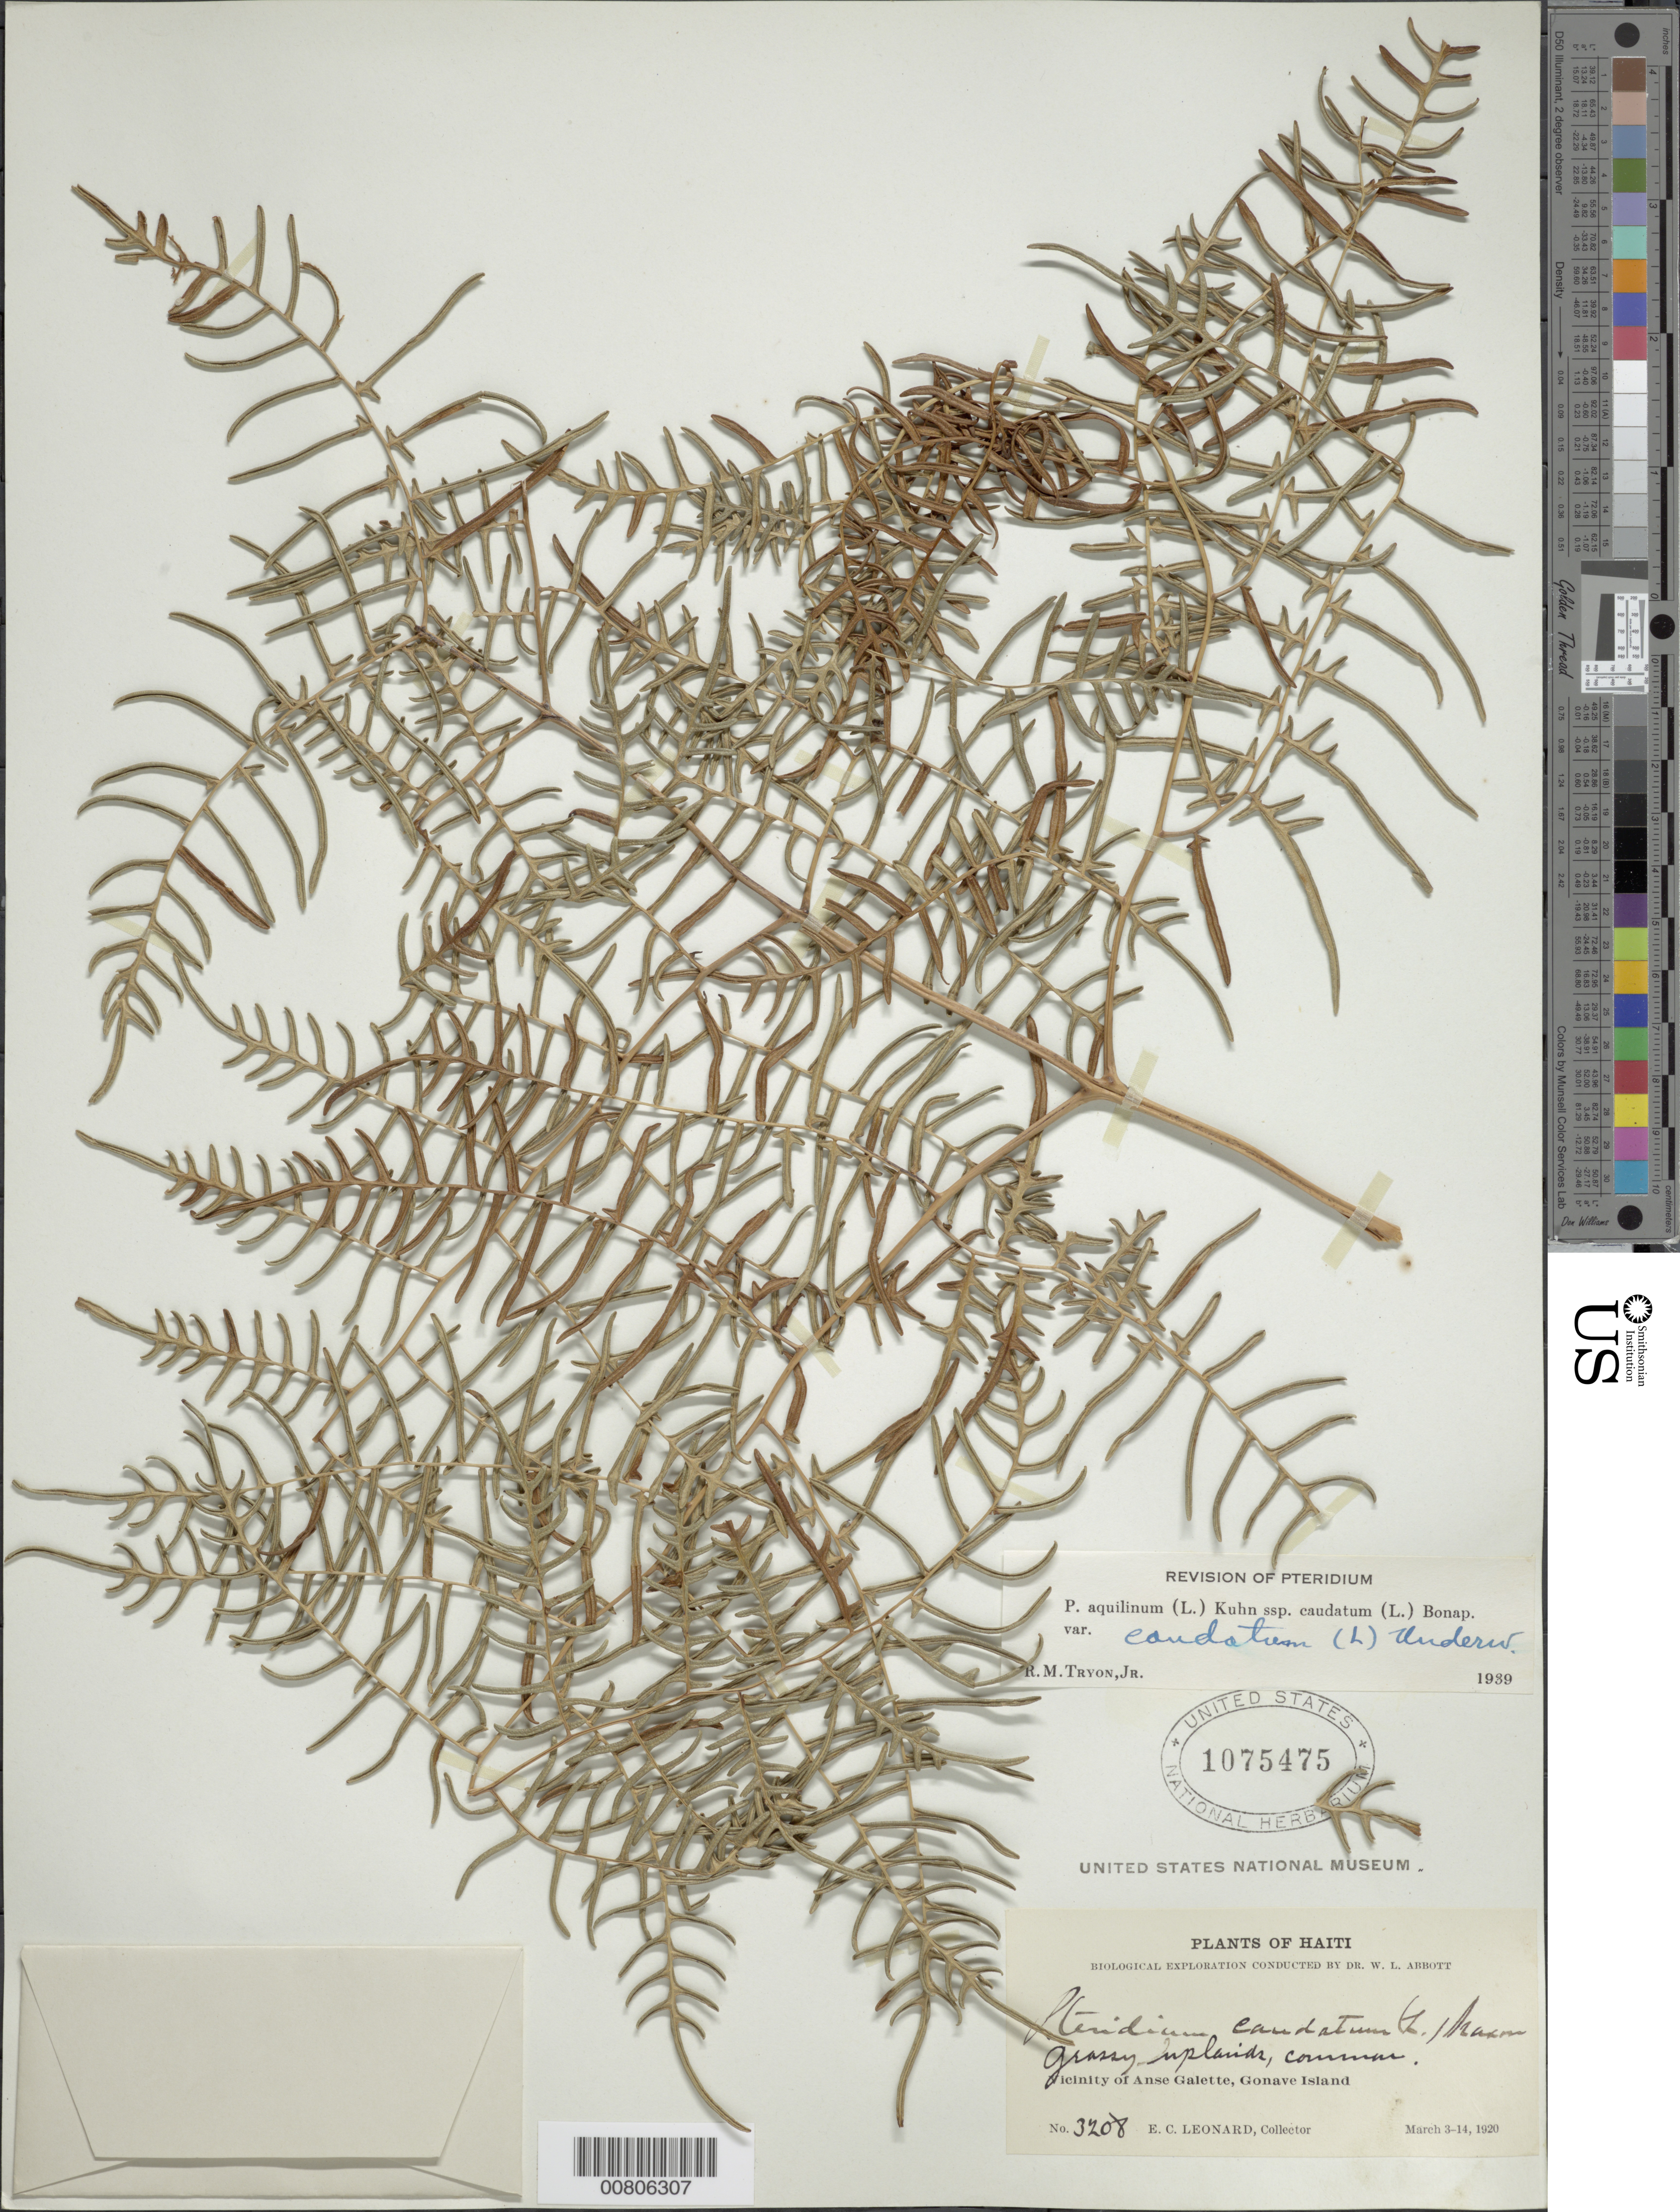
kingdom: Plantae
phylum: Tracheophyta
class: Polypodiopsida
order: Polypodiales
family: Dennstaedtiaceae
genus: Pteridium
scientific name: Pteridium caudatum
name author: (L.) Maxon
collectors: E. C. Leonard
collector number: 3208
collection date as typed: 03 Mar 1920 to 14 Mar 1920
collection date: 1920-03-03/1920-03-14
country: Haiti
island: Hispaniola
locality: Gonave Island, vicinity Anse Galette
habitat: Grassy uplands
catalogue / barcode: US 1075475